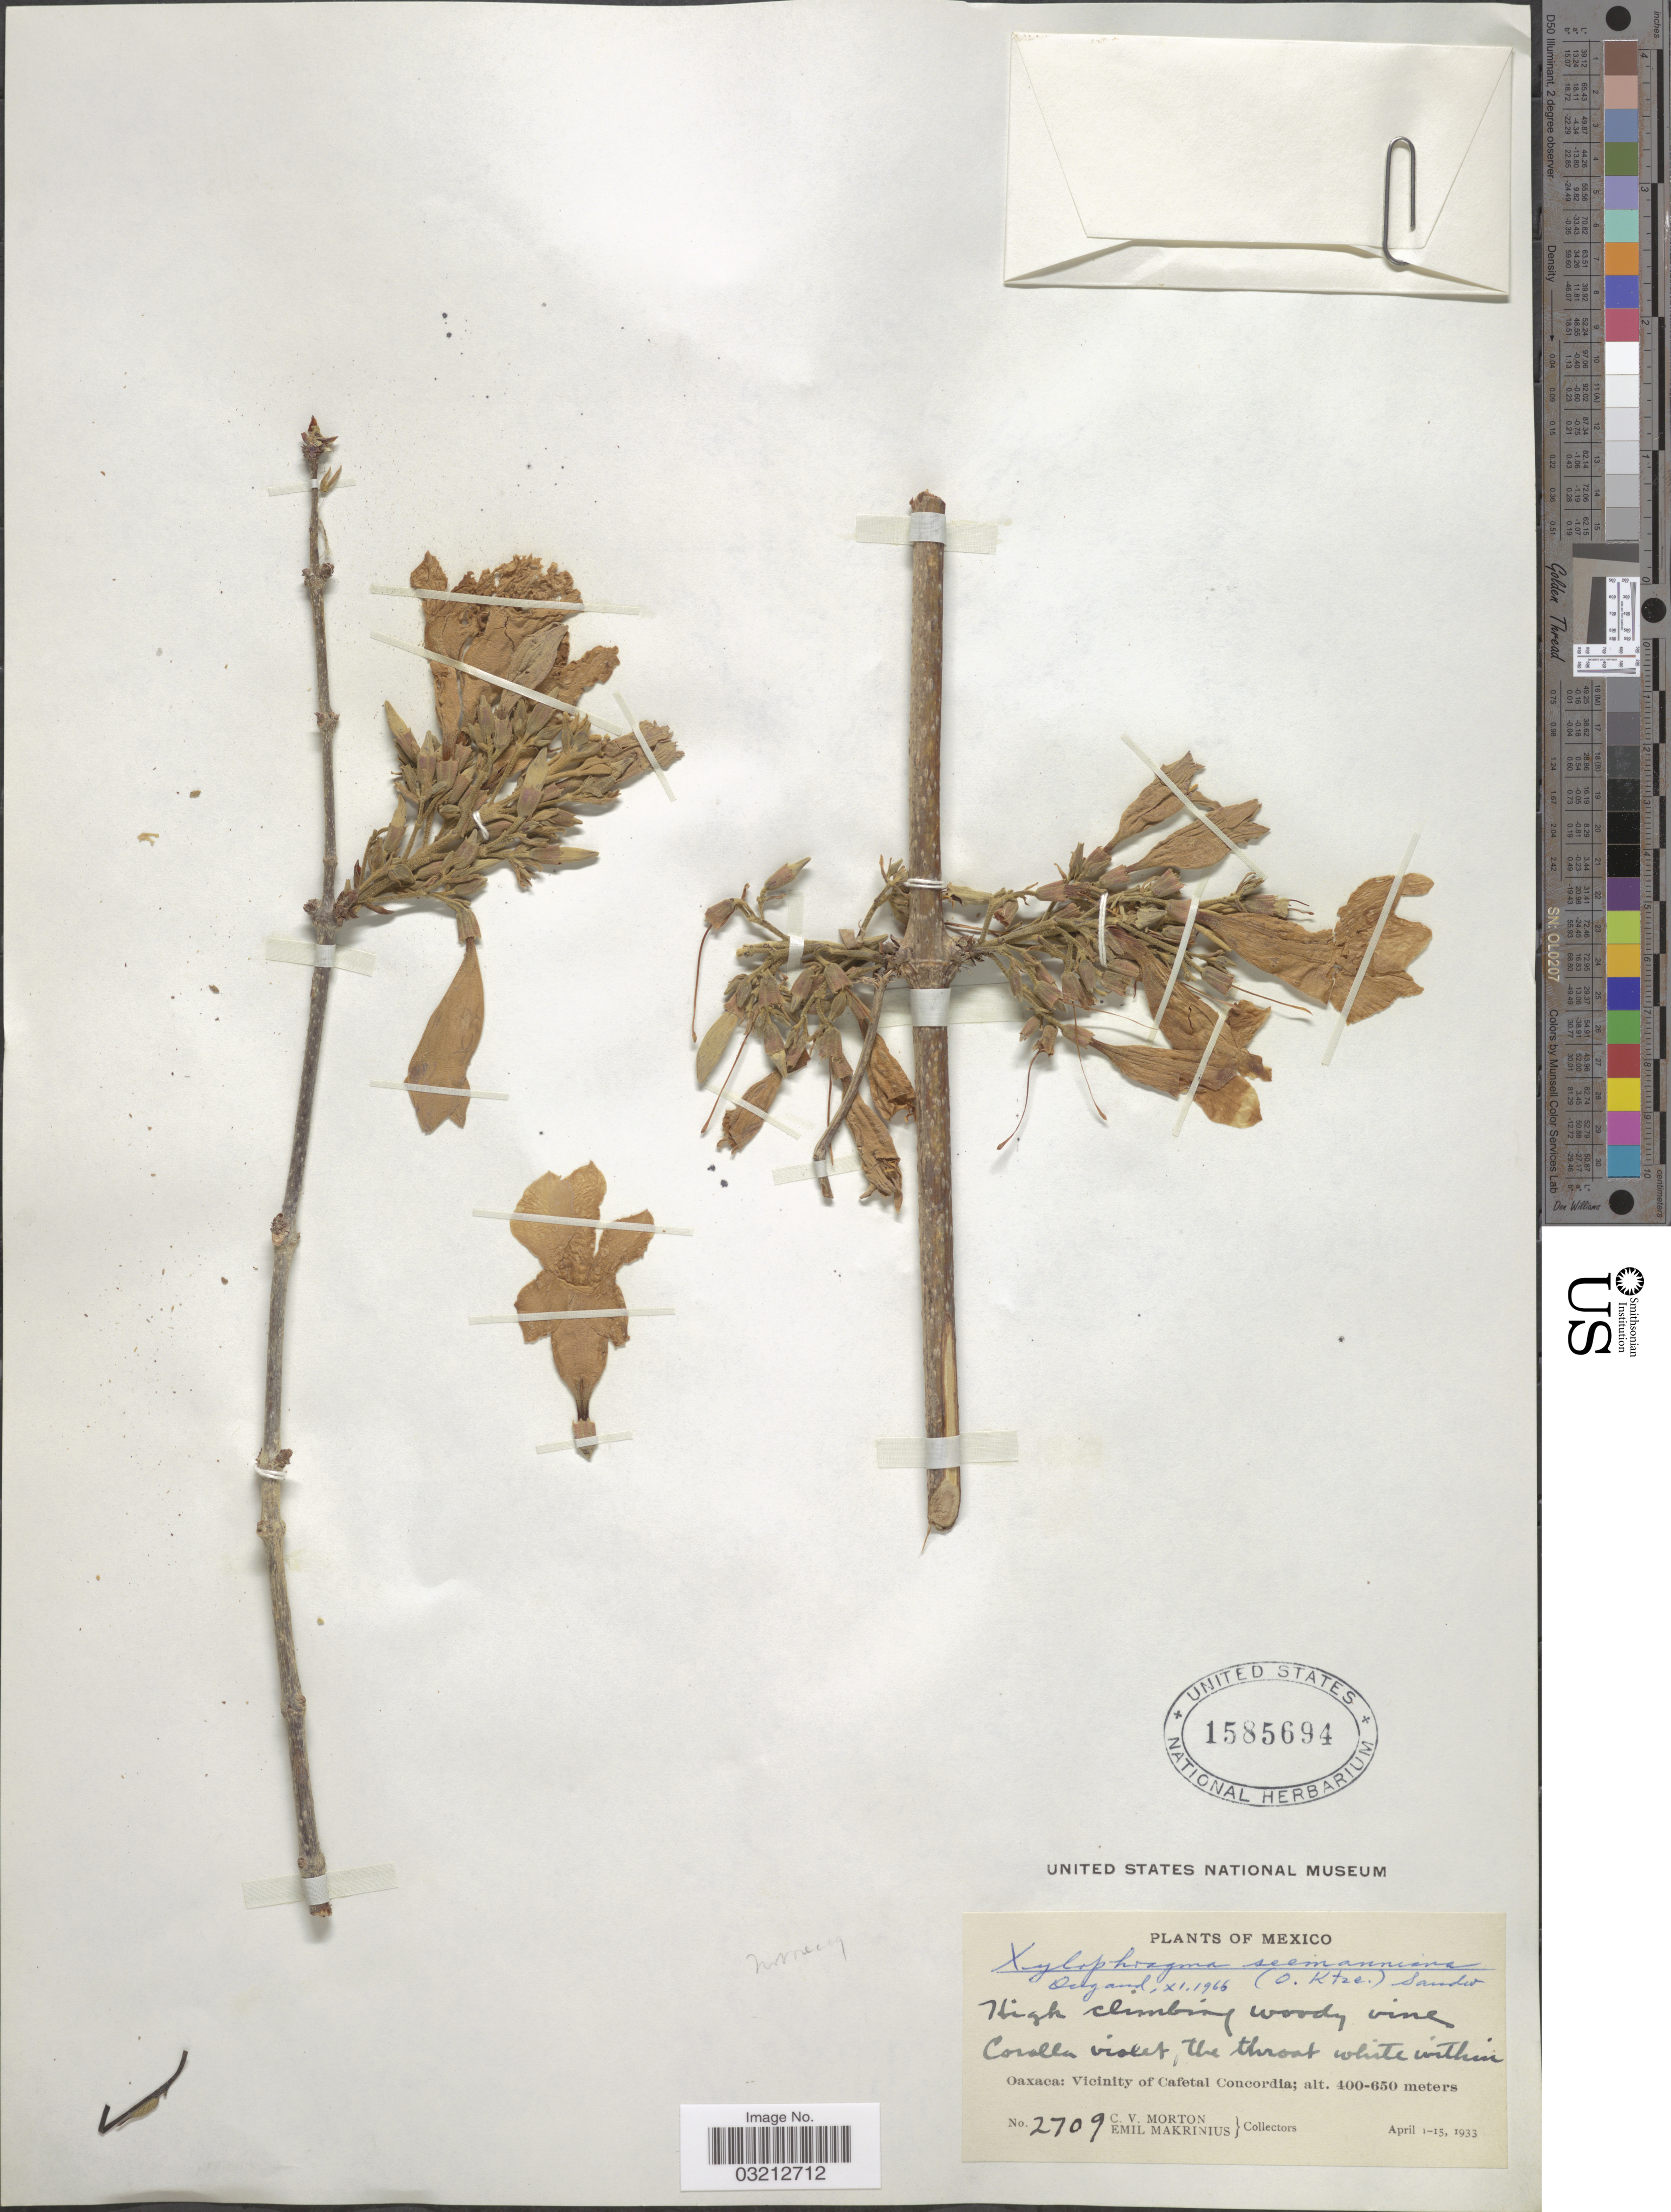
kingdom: Plantae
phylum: Tracheophyta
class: Magnoliopsida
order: Lamiales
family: Bignoniaceae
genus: Xylophragma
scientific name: Xylophragma seemannianum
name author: (Kuntze) Sandwith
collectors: C. V. Morton & E. Makrinius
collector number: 2709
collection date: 1933-04-01/1933-04-15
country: Mexico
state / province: Oaxaca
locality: Vicinity of Cafetal Concordia.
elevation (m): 400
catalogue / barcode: US 1585694